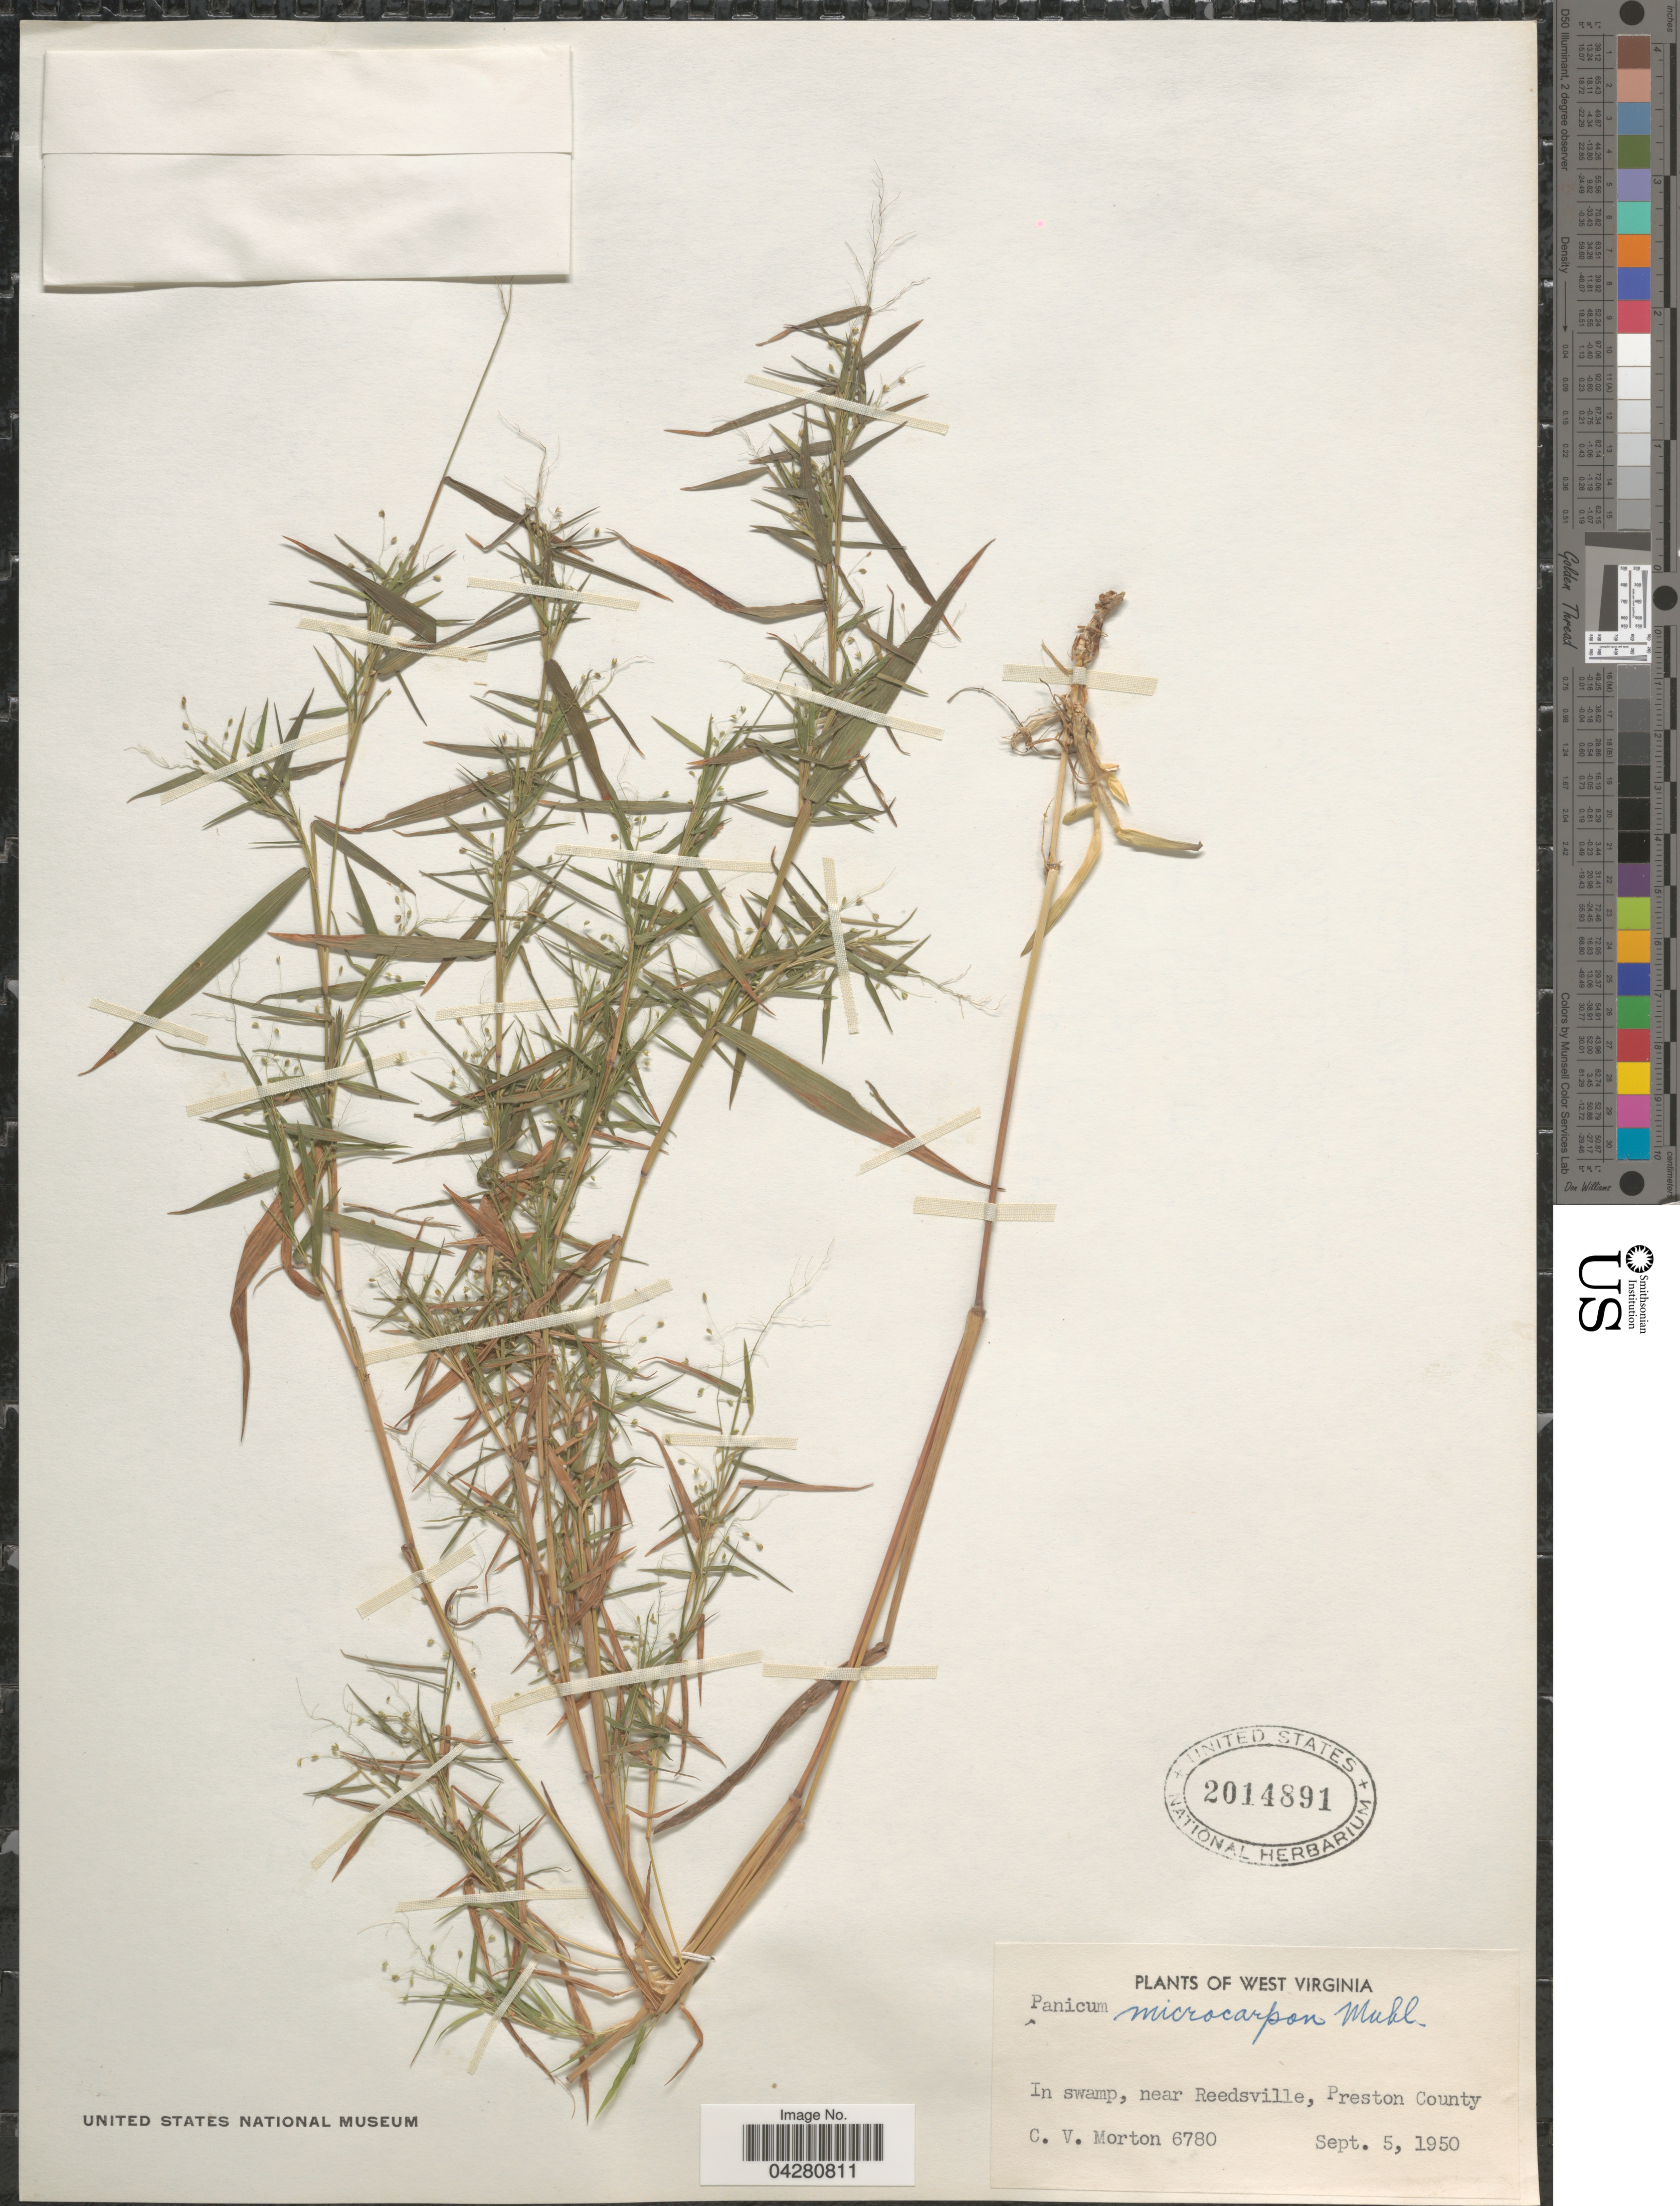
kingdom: Plantae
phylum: Tracheophyta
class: Liliopsida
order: Poales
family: Poaceae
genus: Dichanthelium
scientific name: Dichanthelium dichotomum var. dichotomum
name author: (L.) Gould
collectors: C. V. Morton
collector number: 6780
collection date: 1950-09-05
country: United States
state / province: West Virginia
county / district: Preston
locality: In swamp, near Reedsville, Preston County.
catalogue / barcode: US 2014891